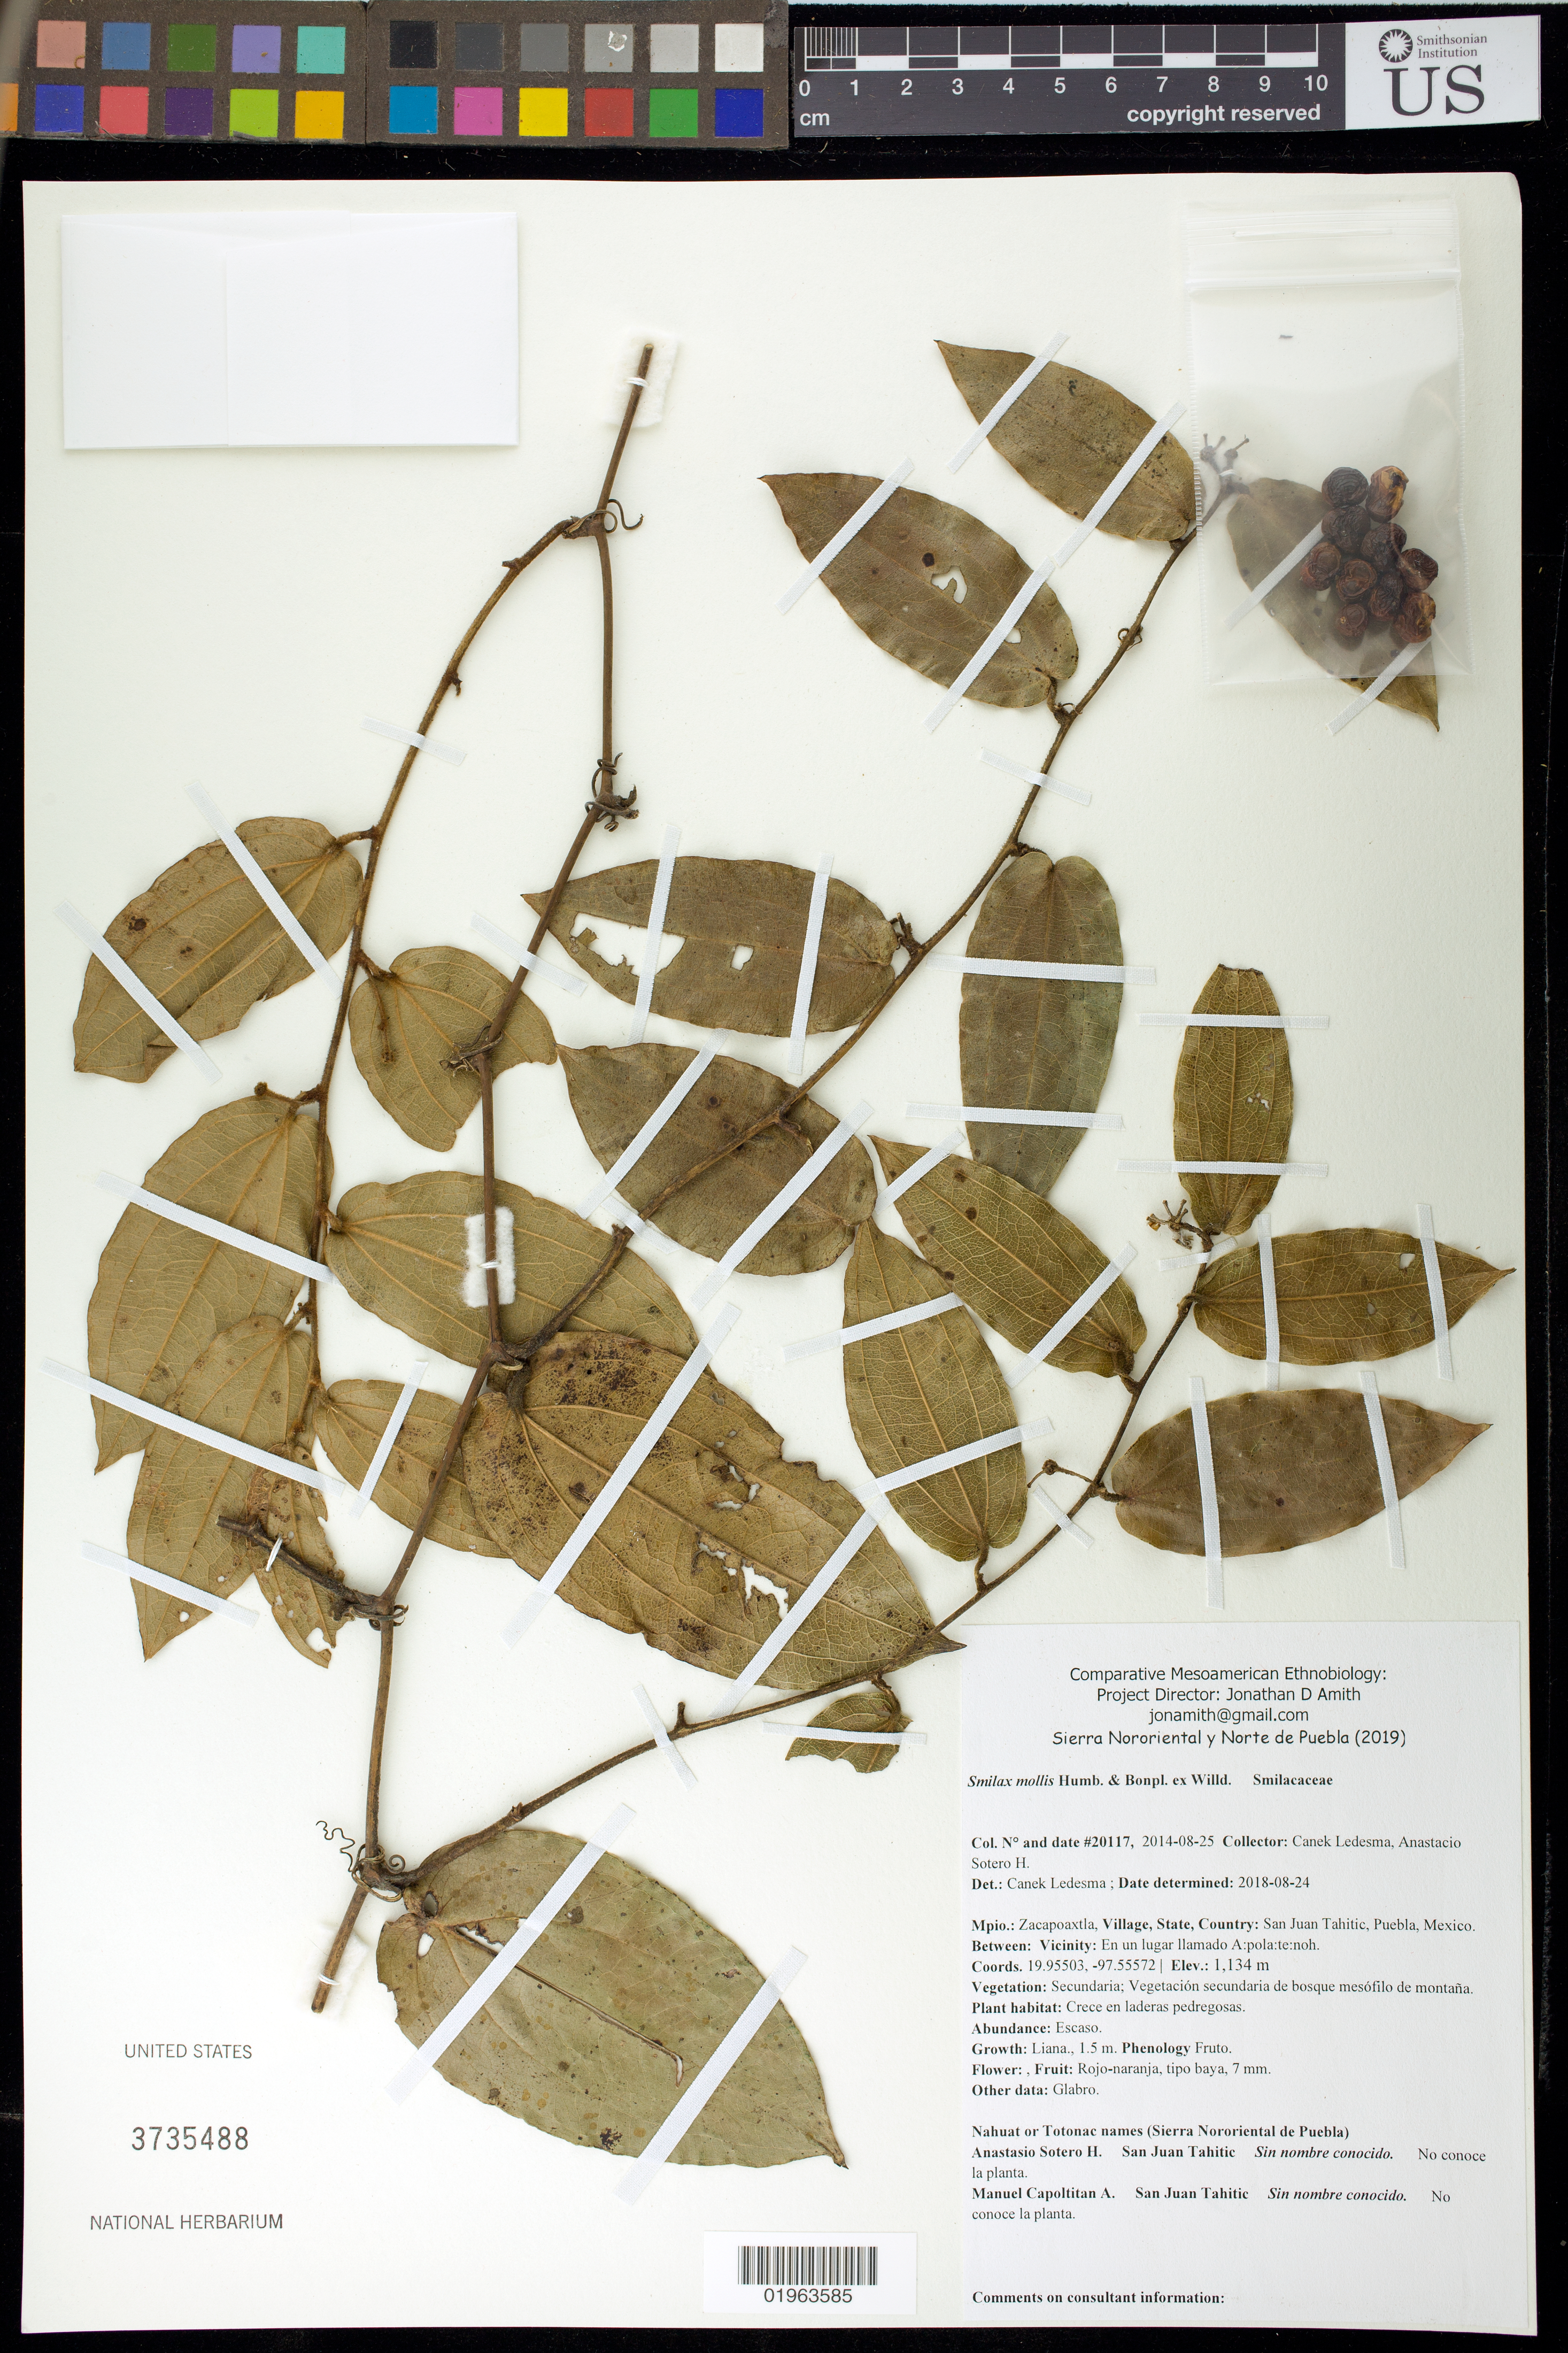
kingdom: Plantae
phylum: Tracheophyta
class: Liliopsida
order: Liliales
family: Smilacaceae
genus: Smilax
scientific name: Smilax mollis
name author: Humb. & Bonpl. ex Willd.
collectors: Canek Ledesma C. & A. Sotero H.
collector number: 20117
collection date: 2014-08-25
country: Mexico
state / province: Puebla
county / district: Zacapoaxtla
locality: San Juan Tahitic; En un lugar llamado A: pola: te: noh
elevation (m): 1134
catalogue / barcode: US 3735488